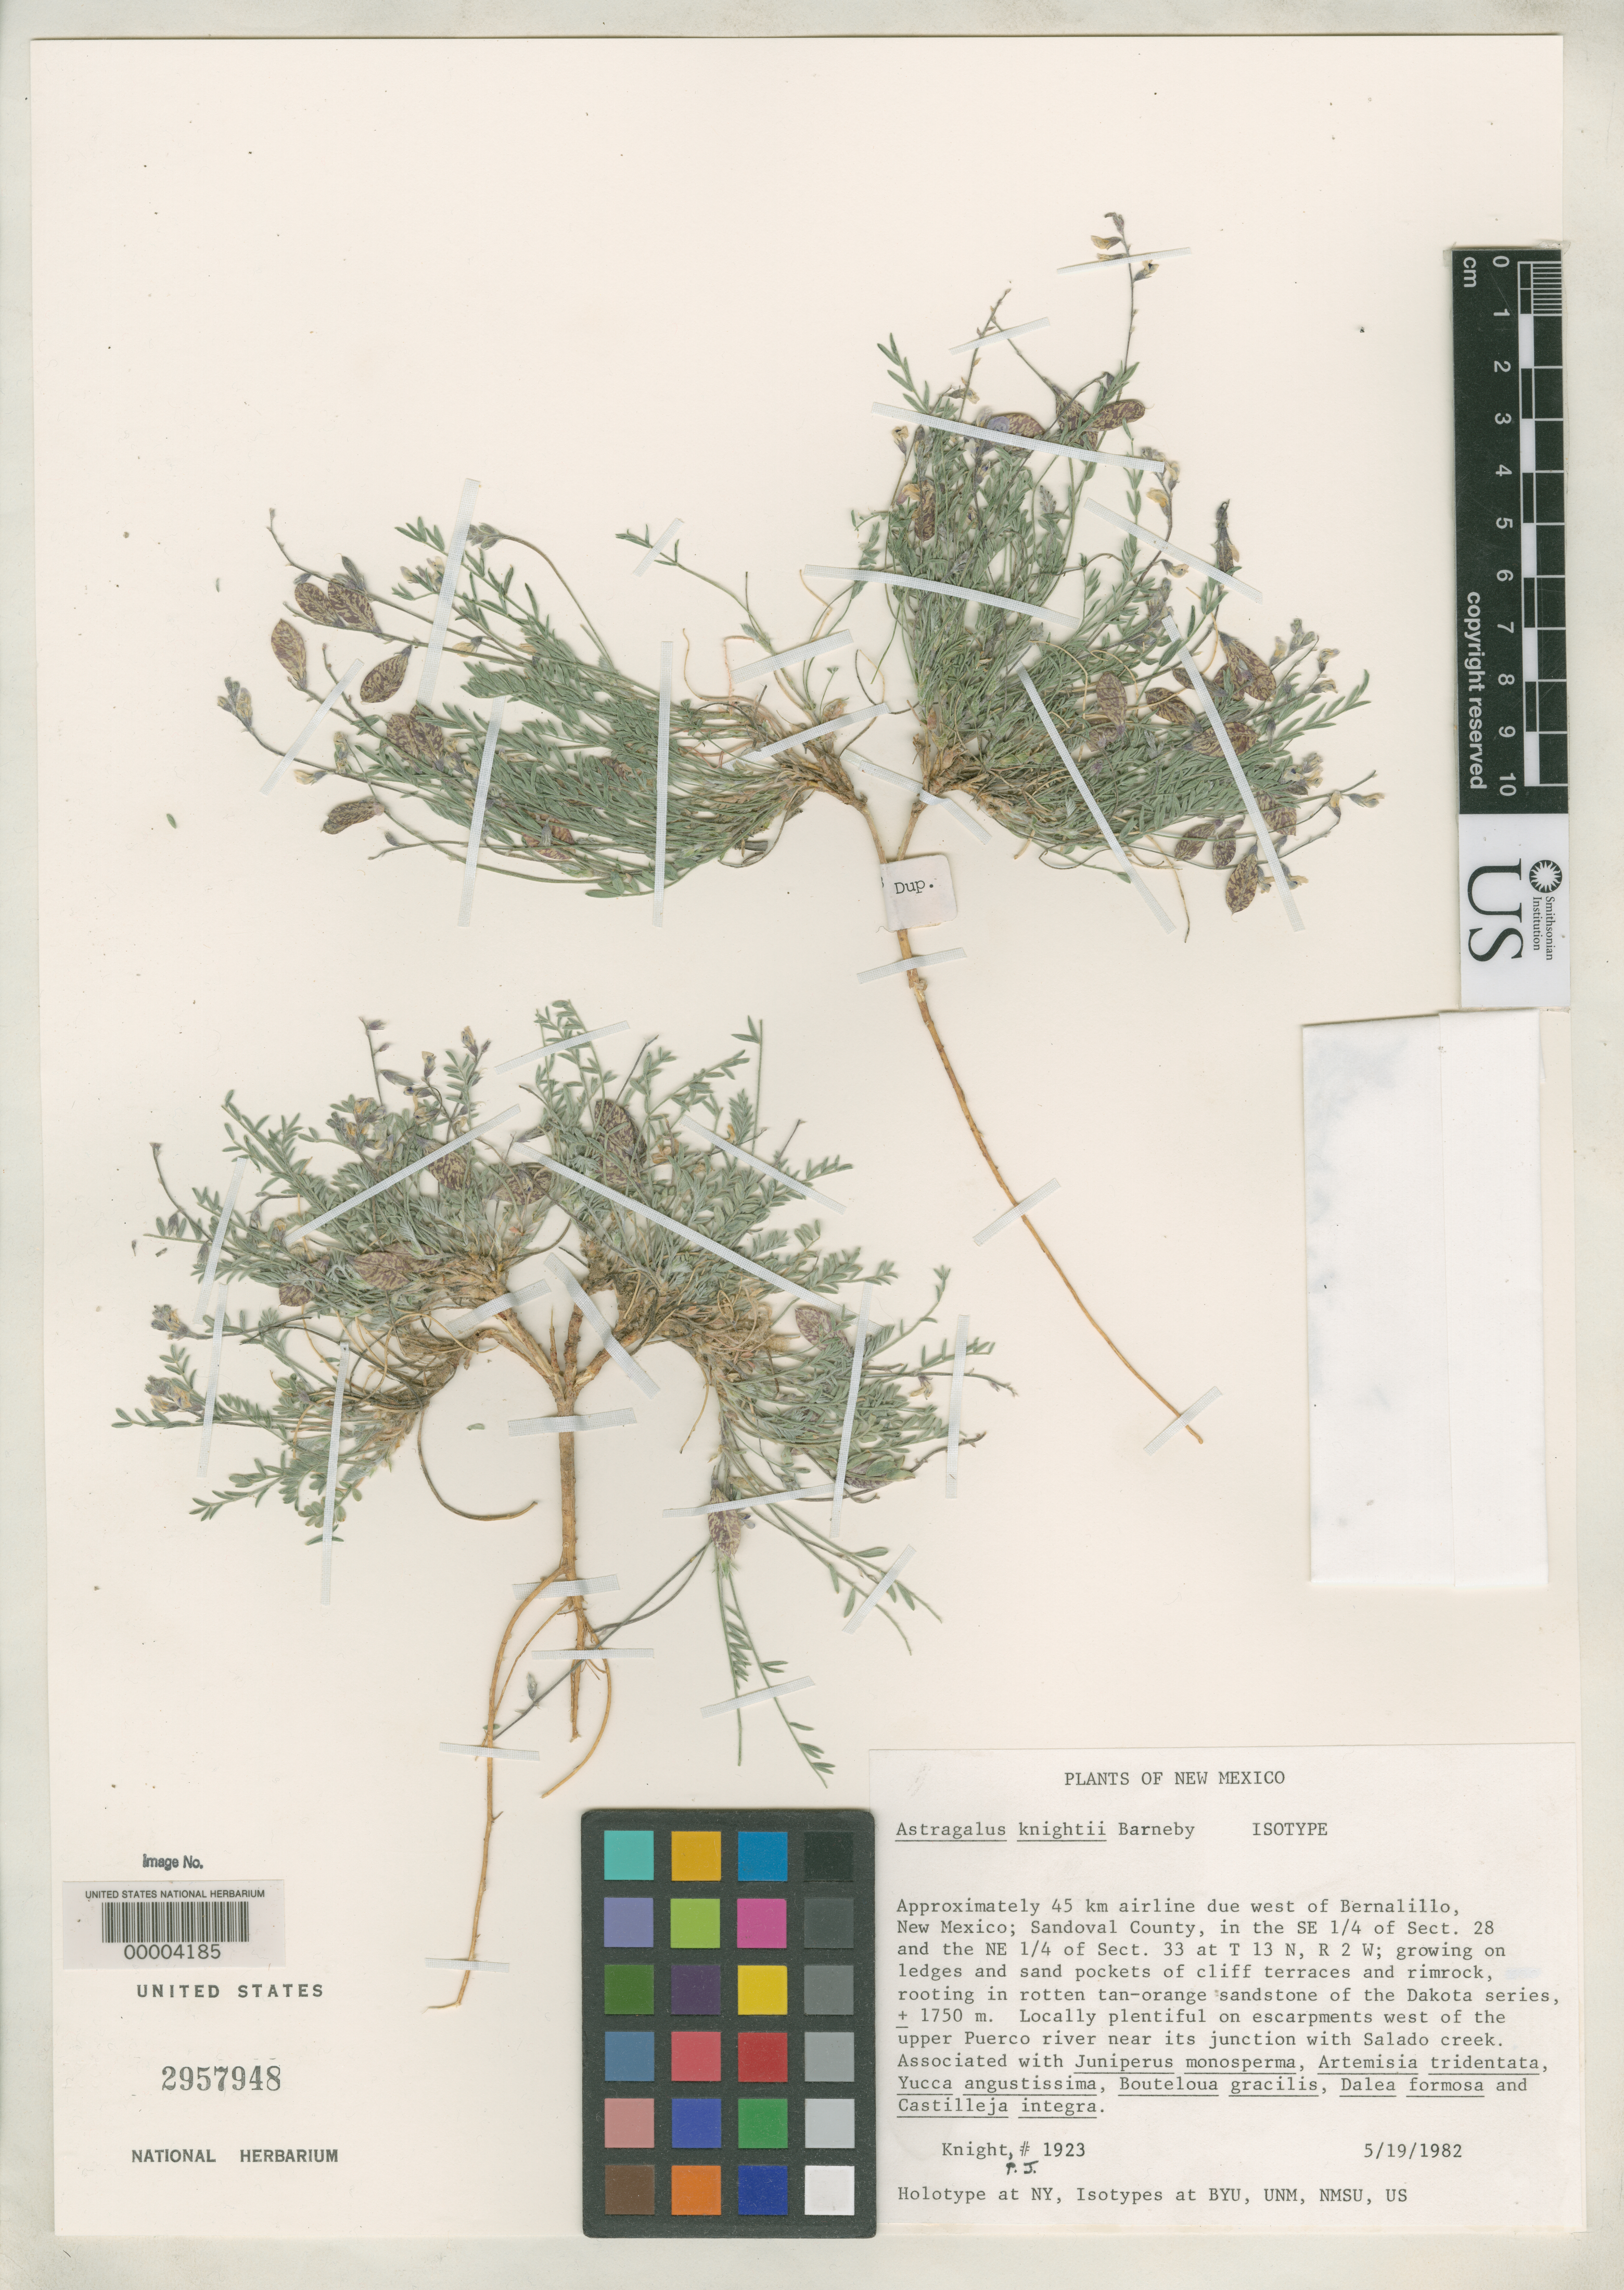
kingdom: Plantae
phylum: Tracheophyta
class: Magnoliopsida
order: Fabales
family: Fabaceae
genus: Astragalus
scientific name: Astragalus knightii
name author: Barneby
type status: Isotype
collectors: P. Knight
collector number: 1923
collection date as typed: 19 May 1982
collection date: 1982-05-19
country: United States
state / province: New Mexico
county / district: Sandoval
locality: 45 km due W of Bernalillo.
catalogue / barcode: US 2957948